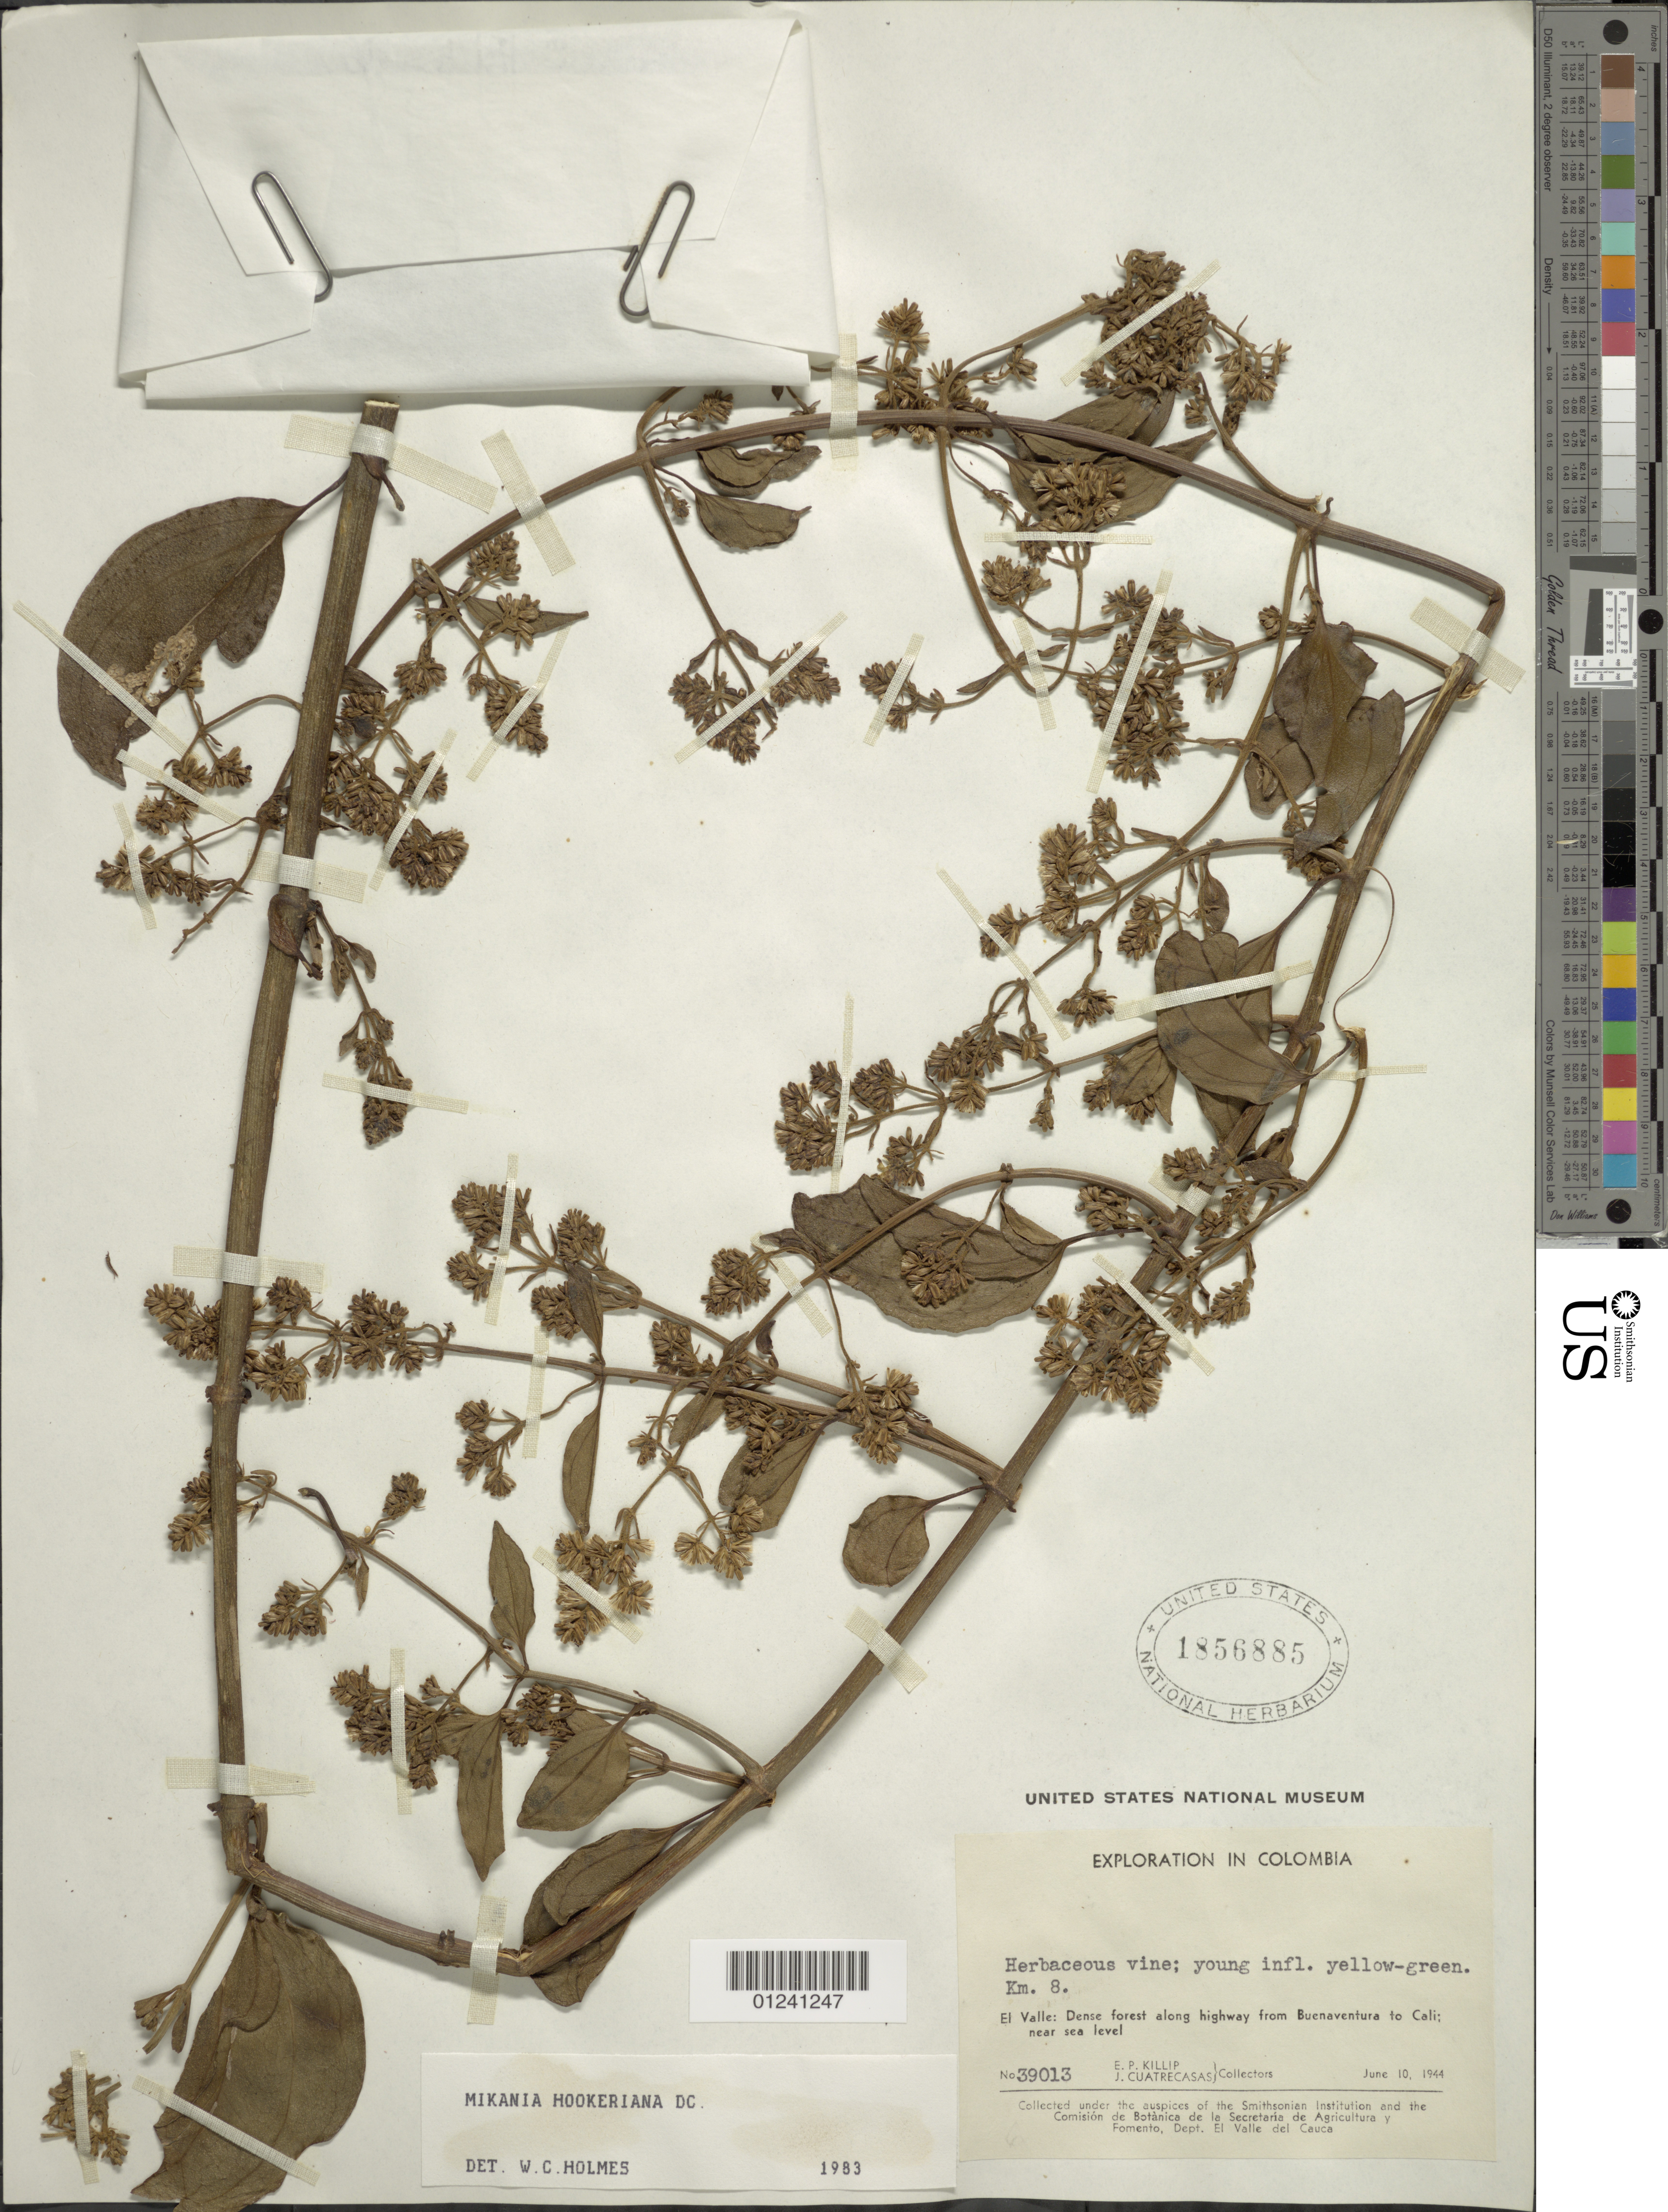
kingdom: Plantae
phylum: Tracheophyta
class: Magnoliopsida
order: Asterales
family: Asteraceae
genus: Mikania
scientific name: Mikania hookeriana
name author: DC.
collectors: E. P. Killip & J. Cuatrecasas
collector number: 39013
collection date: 1944-06-10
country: Colombia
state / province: Valle del Cauca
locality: Dense forest along highway from Buenaventura to Cali; near sea level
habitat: dense forest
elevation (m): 8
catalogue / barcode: US 1856885